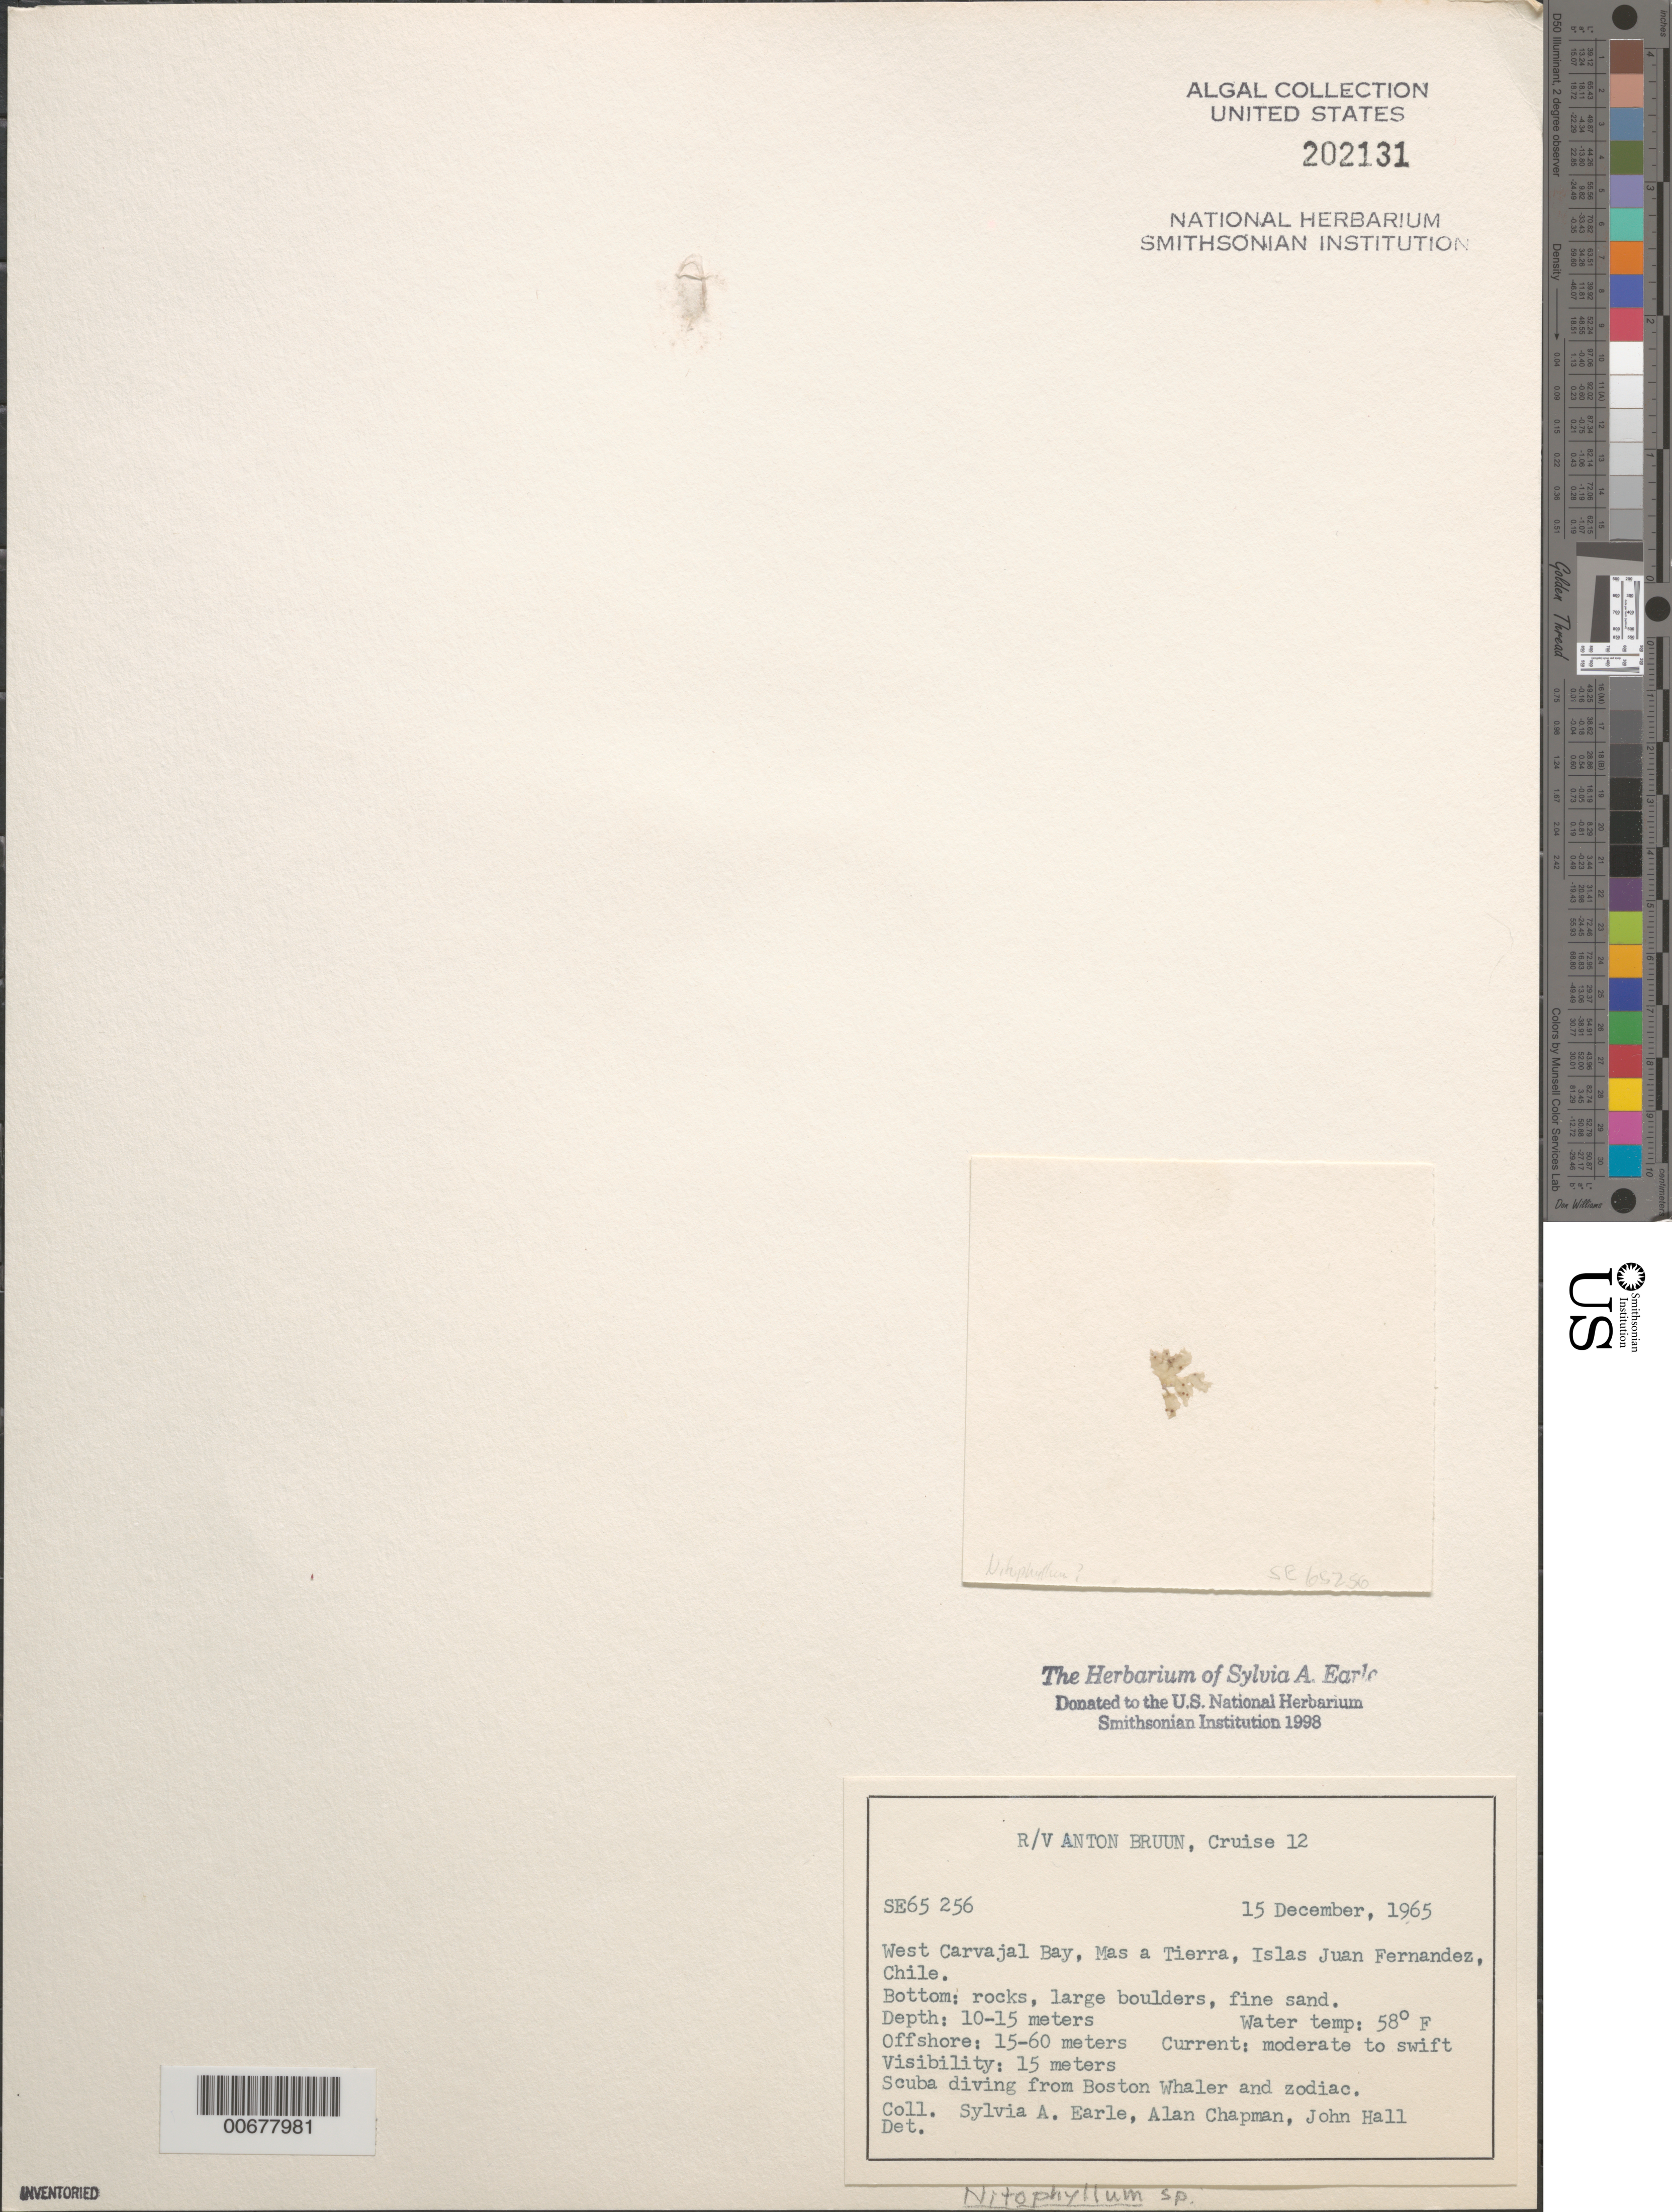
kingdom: Plantae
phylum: Rhodophyta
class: Florideophyceae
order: Ceramiales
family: Delesseriaceae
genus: Nitophyllum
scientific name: Nitophyllum sp.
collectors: S. A. Earle, A. Chapman & J. Hall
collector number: SE 65256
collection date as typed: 15 Dec 1965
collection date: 1965-12-15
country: Chile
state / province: Valparaíso (V)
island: Isla Más a Tierra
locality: West Carvajal Bay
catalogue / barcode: US 202131